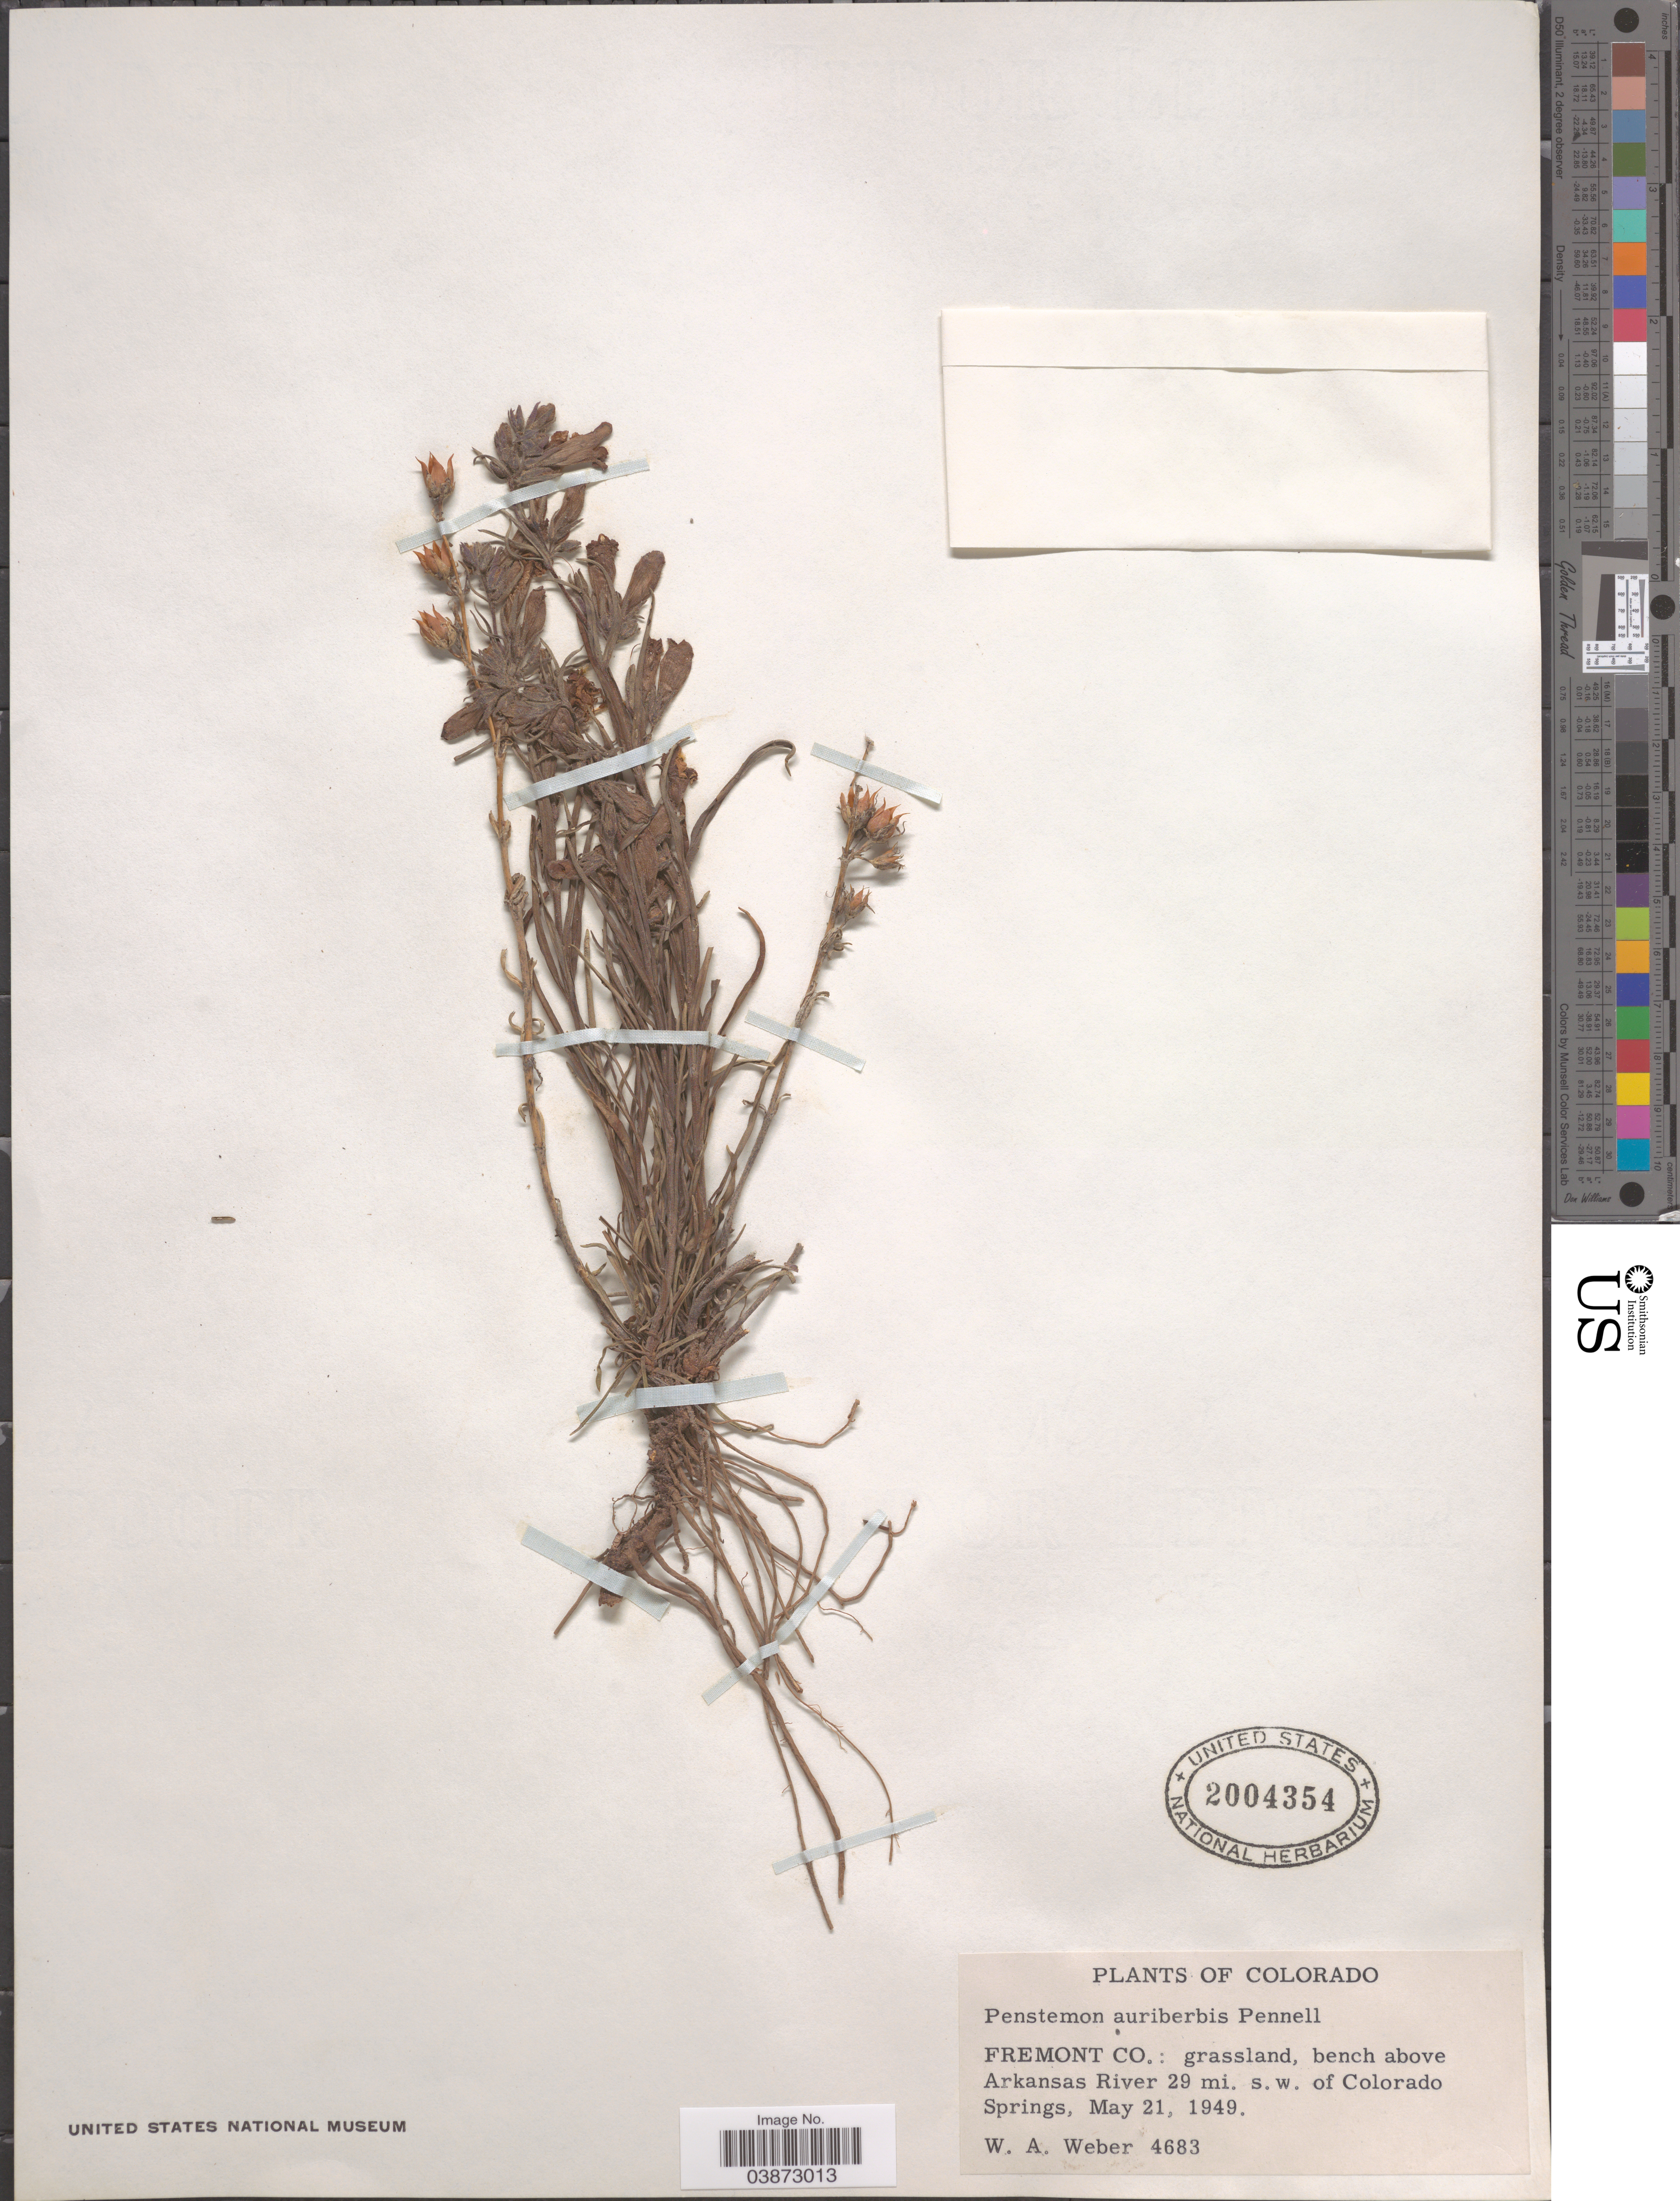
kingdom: Plantae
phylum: Tracheophyta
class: Magnoliopsida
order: Lamiales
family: Plantaginaceae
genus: Penstemon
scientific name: Penstemon auriberbis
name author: Pennell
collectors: W. A. Weber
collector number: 4683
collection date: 1949-05-21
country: United States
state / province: Colorado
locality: Fremont Co.: grassland, bench above Arkansas River 29 mi. s.w. of Colorado Springs.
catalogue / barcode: US 2004354